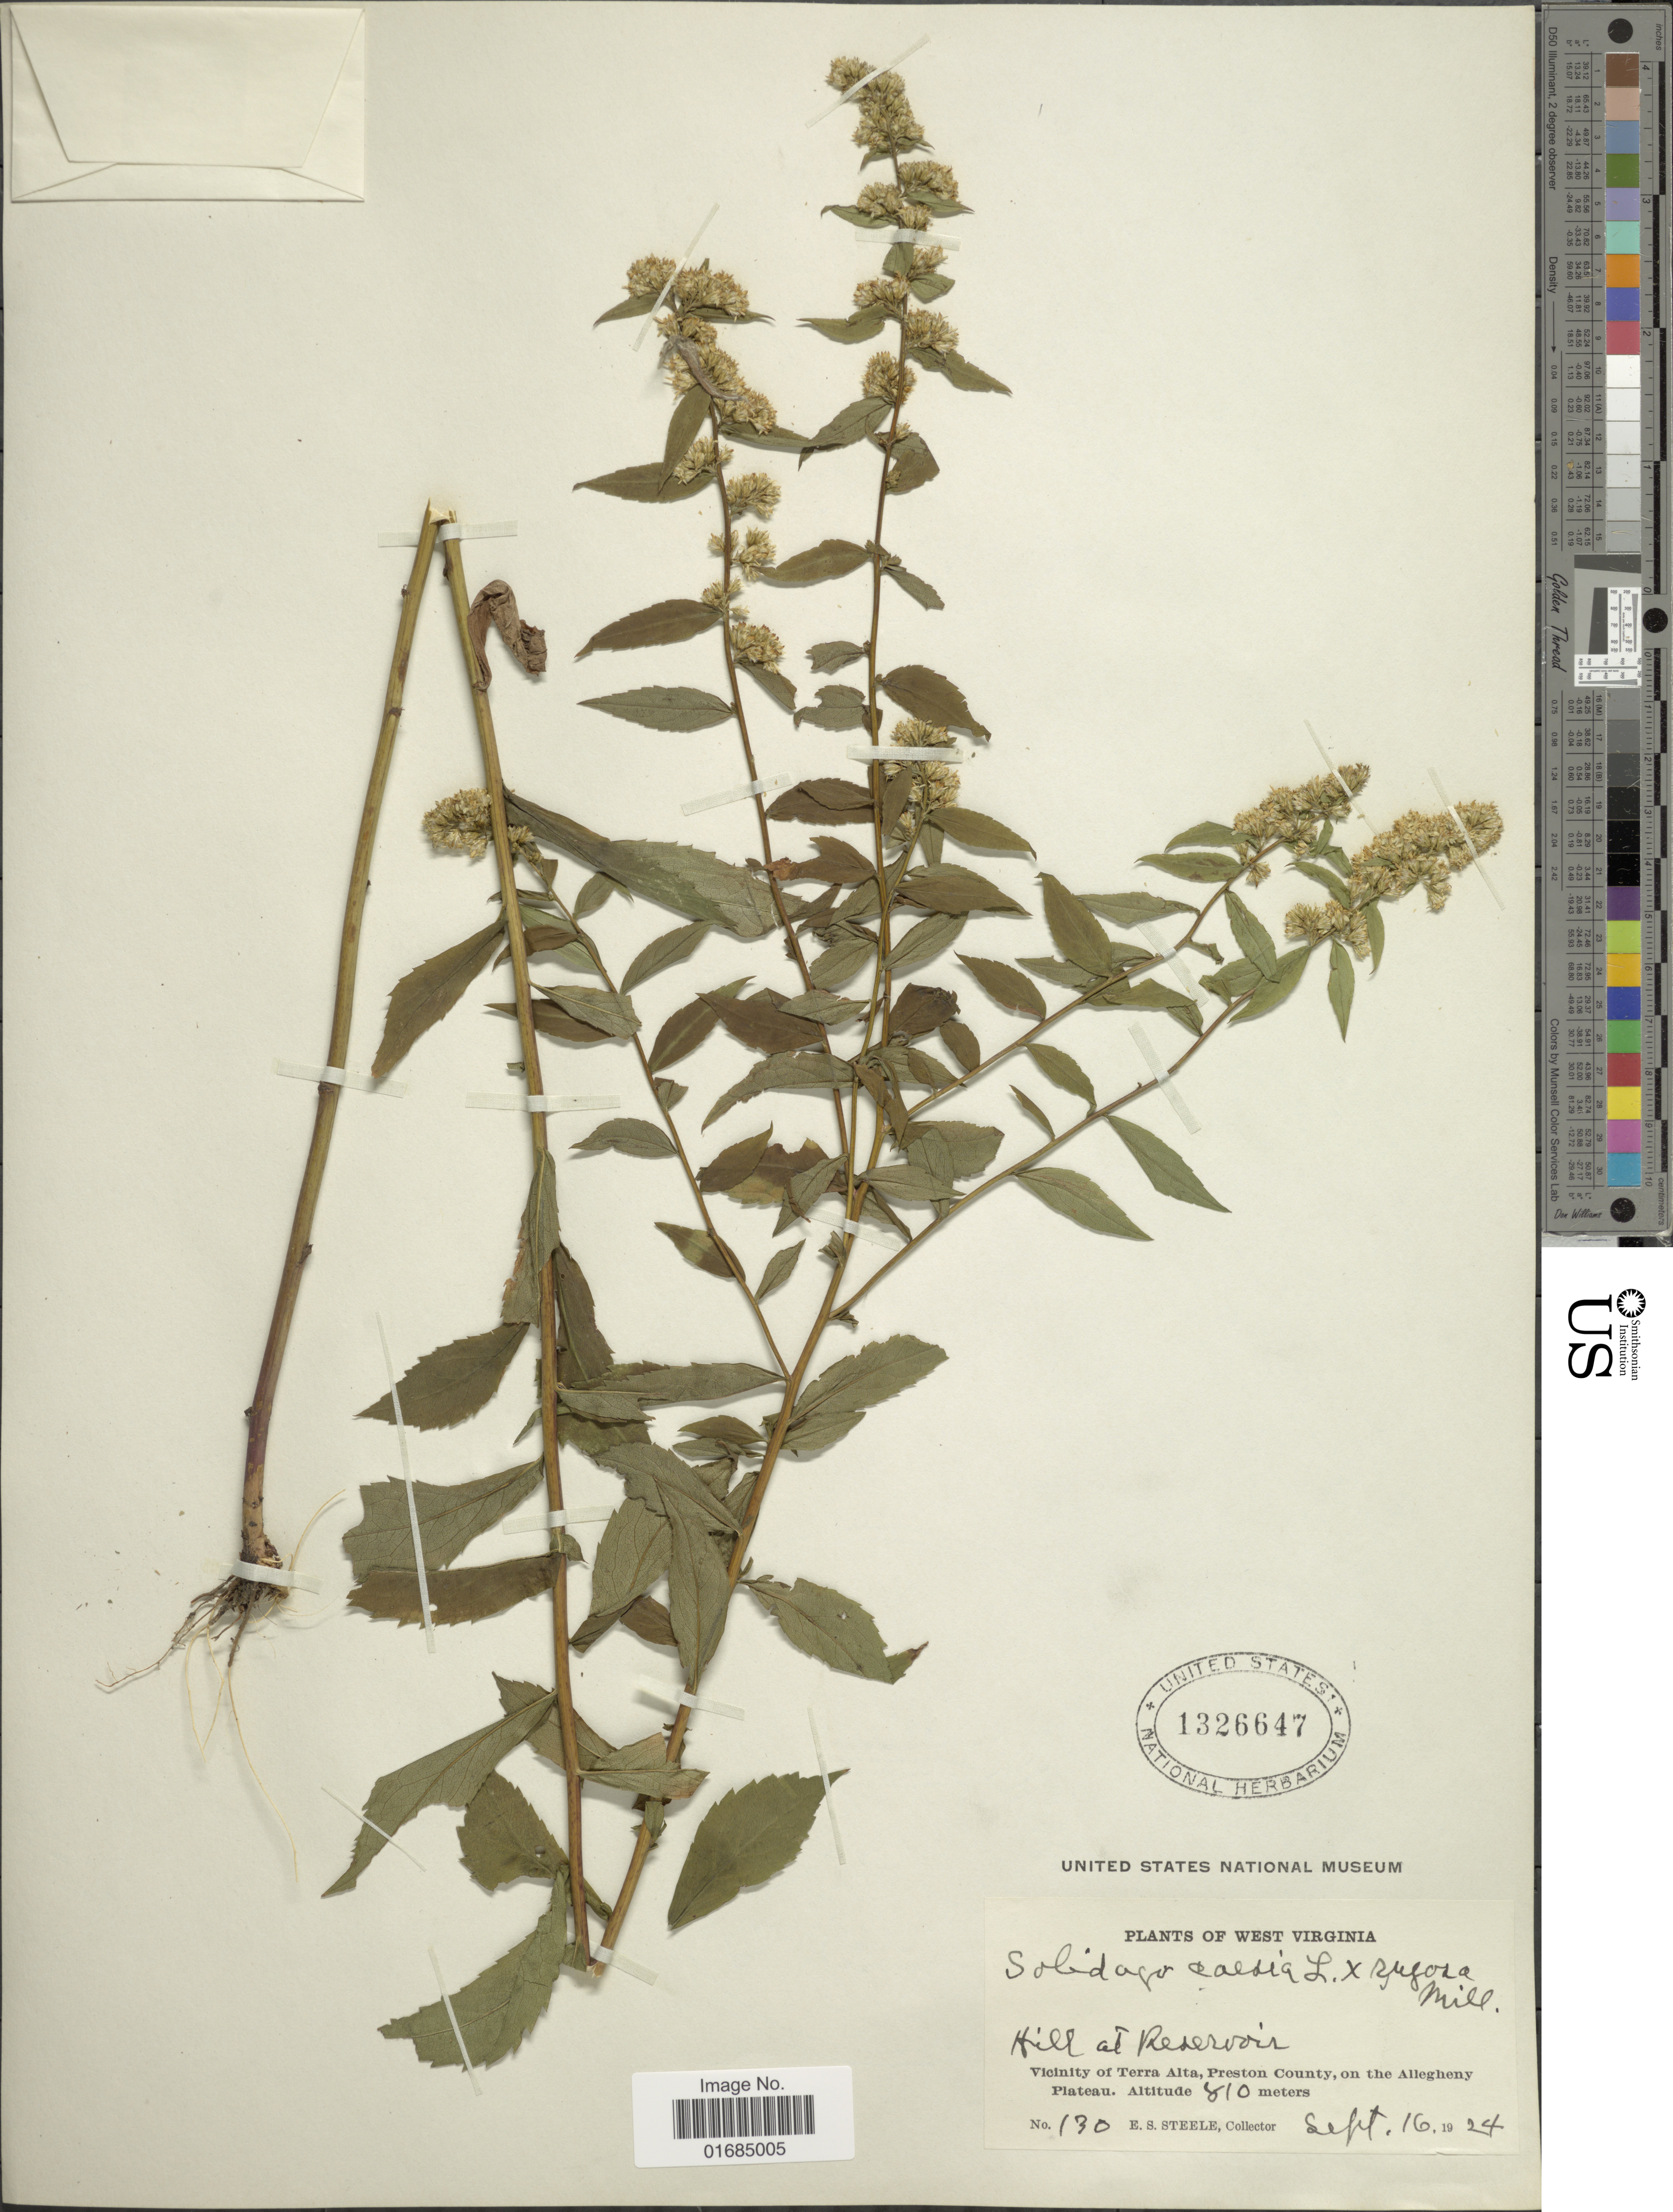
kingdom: Plantae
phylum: Tracheophyta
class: Magnoliopsida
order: Asterales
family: Asteraceae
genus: Solidago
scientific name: Solidago caesia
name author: L.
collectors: E. Steele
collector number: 130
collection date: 1924-09-16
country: United States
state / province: West Virginia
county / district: Preston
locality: Hill at Reservoir, Vicinity of Terra Alta, Preston County, on the Allegheny Plateau.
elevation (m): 810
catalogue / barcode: US 1326647